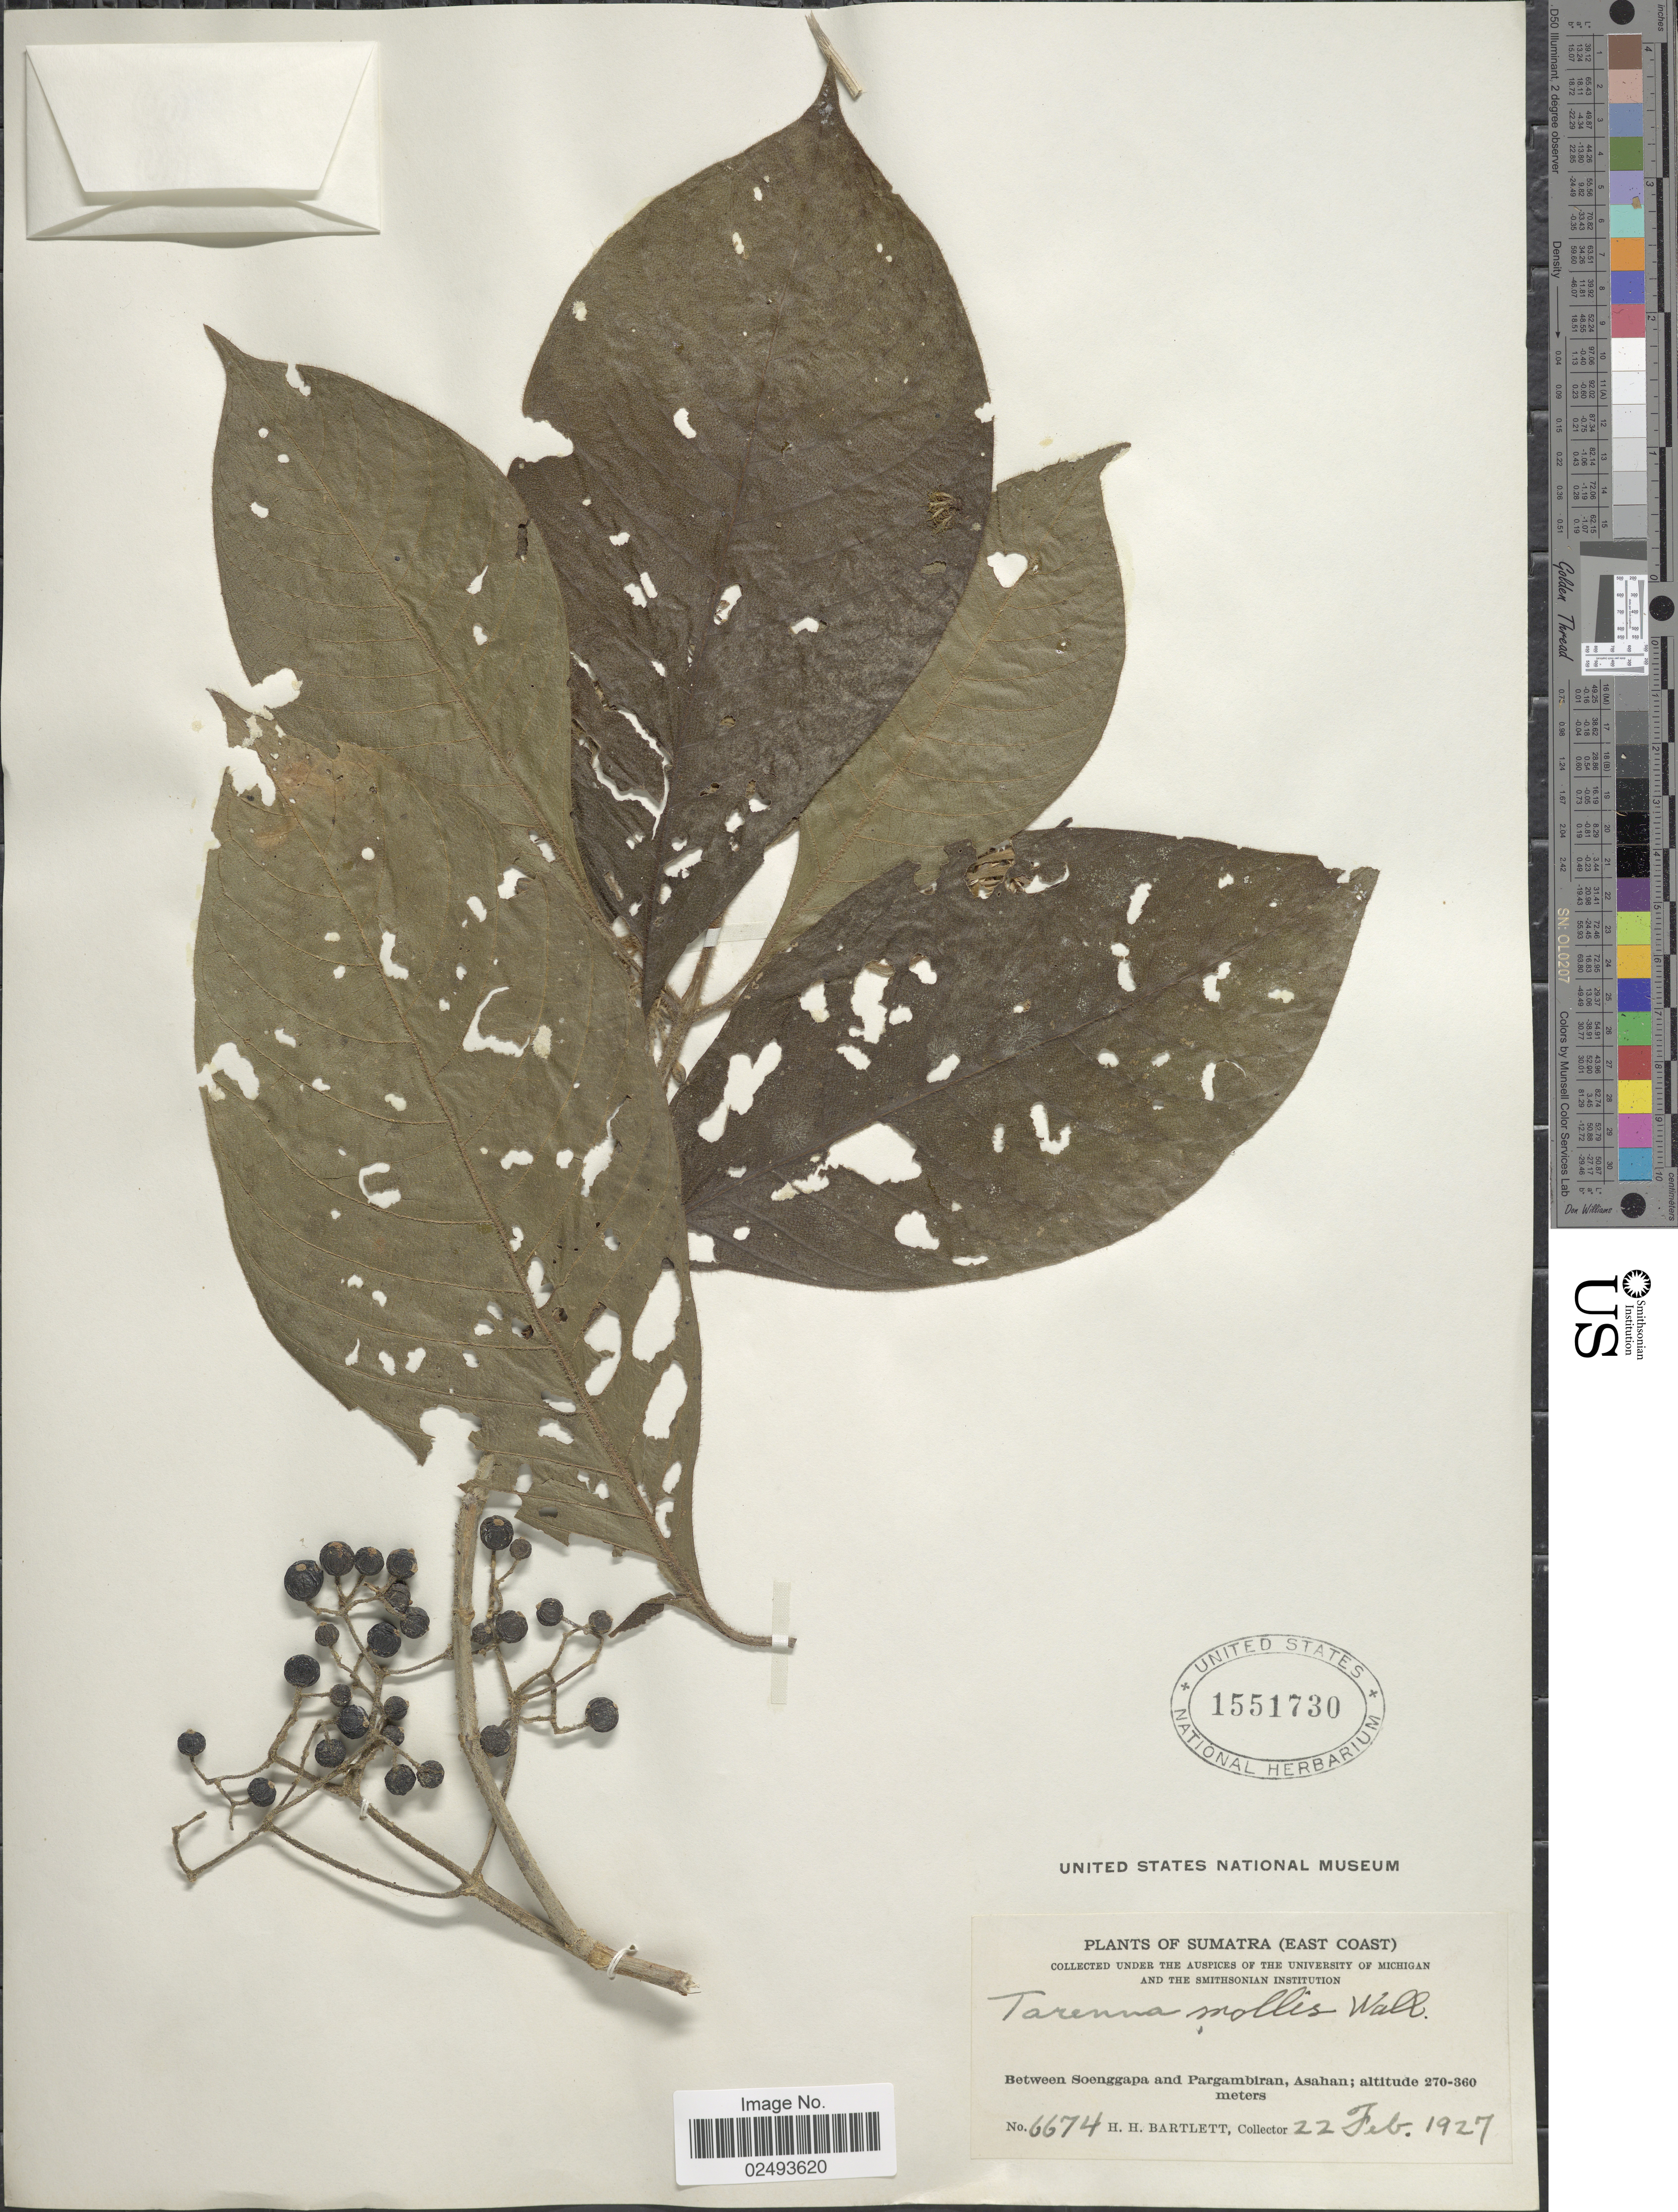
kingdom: Plantae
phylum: Tracheophyta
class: Magnoliopsida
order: Gentianales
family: Rubiaceae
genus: Tarenna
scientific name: Tarenna mollis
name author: (Wall. ex Hook. f.) B.L. Rob.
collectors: H. H. Bartlett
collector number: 6674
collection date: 1927-02-22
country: Indonesia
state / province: Sumatra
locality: Sumatra (East Coast) Between Soenggapa and Pargambiran, Asahan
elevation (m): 270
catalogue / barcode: US 1551730